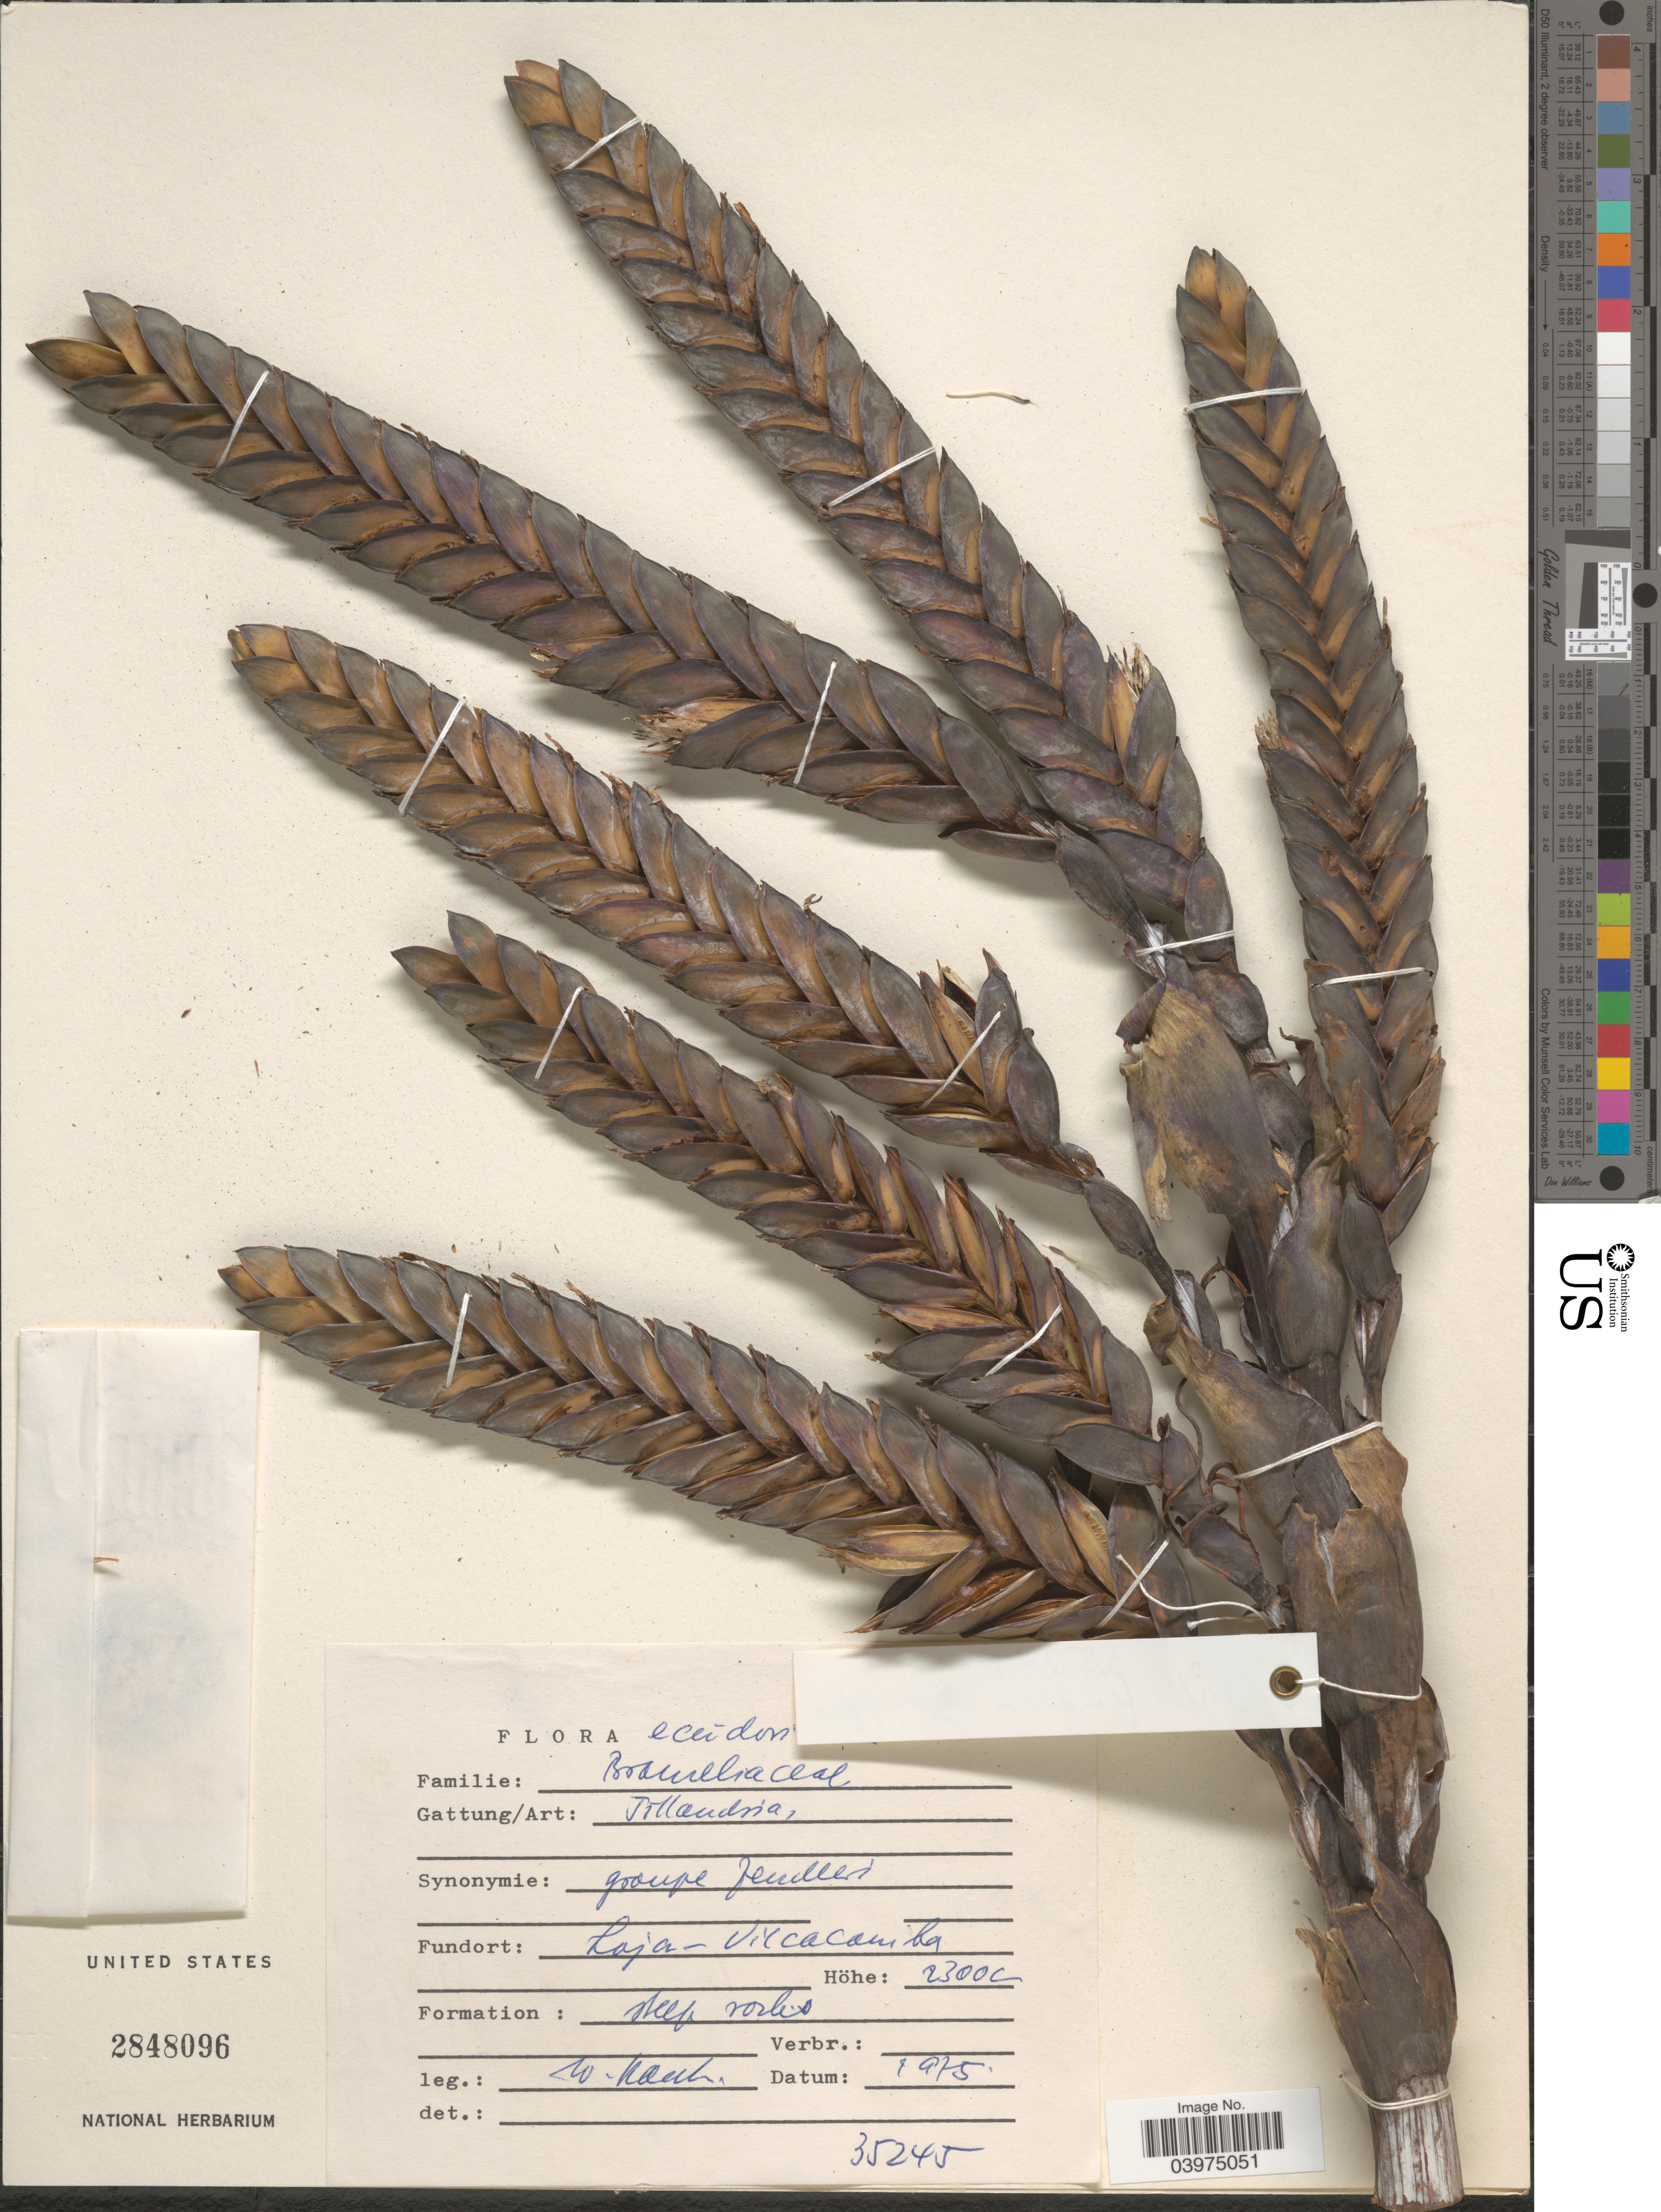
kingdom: Plantae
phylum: Tracheophyta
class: Liliopsida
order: Poales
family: Bromeliaceae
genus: Tillandsia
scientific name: Tillandsia sp.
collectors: W. Rauh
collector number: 35245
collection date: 1975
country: Ecuador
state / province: Loja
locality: Villabamba.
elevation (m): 2300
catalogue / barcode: US 2848096